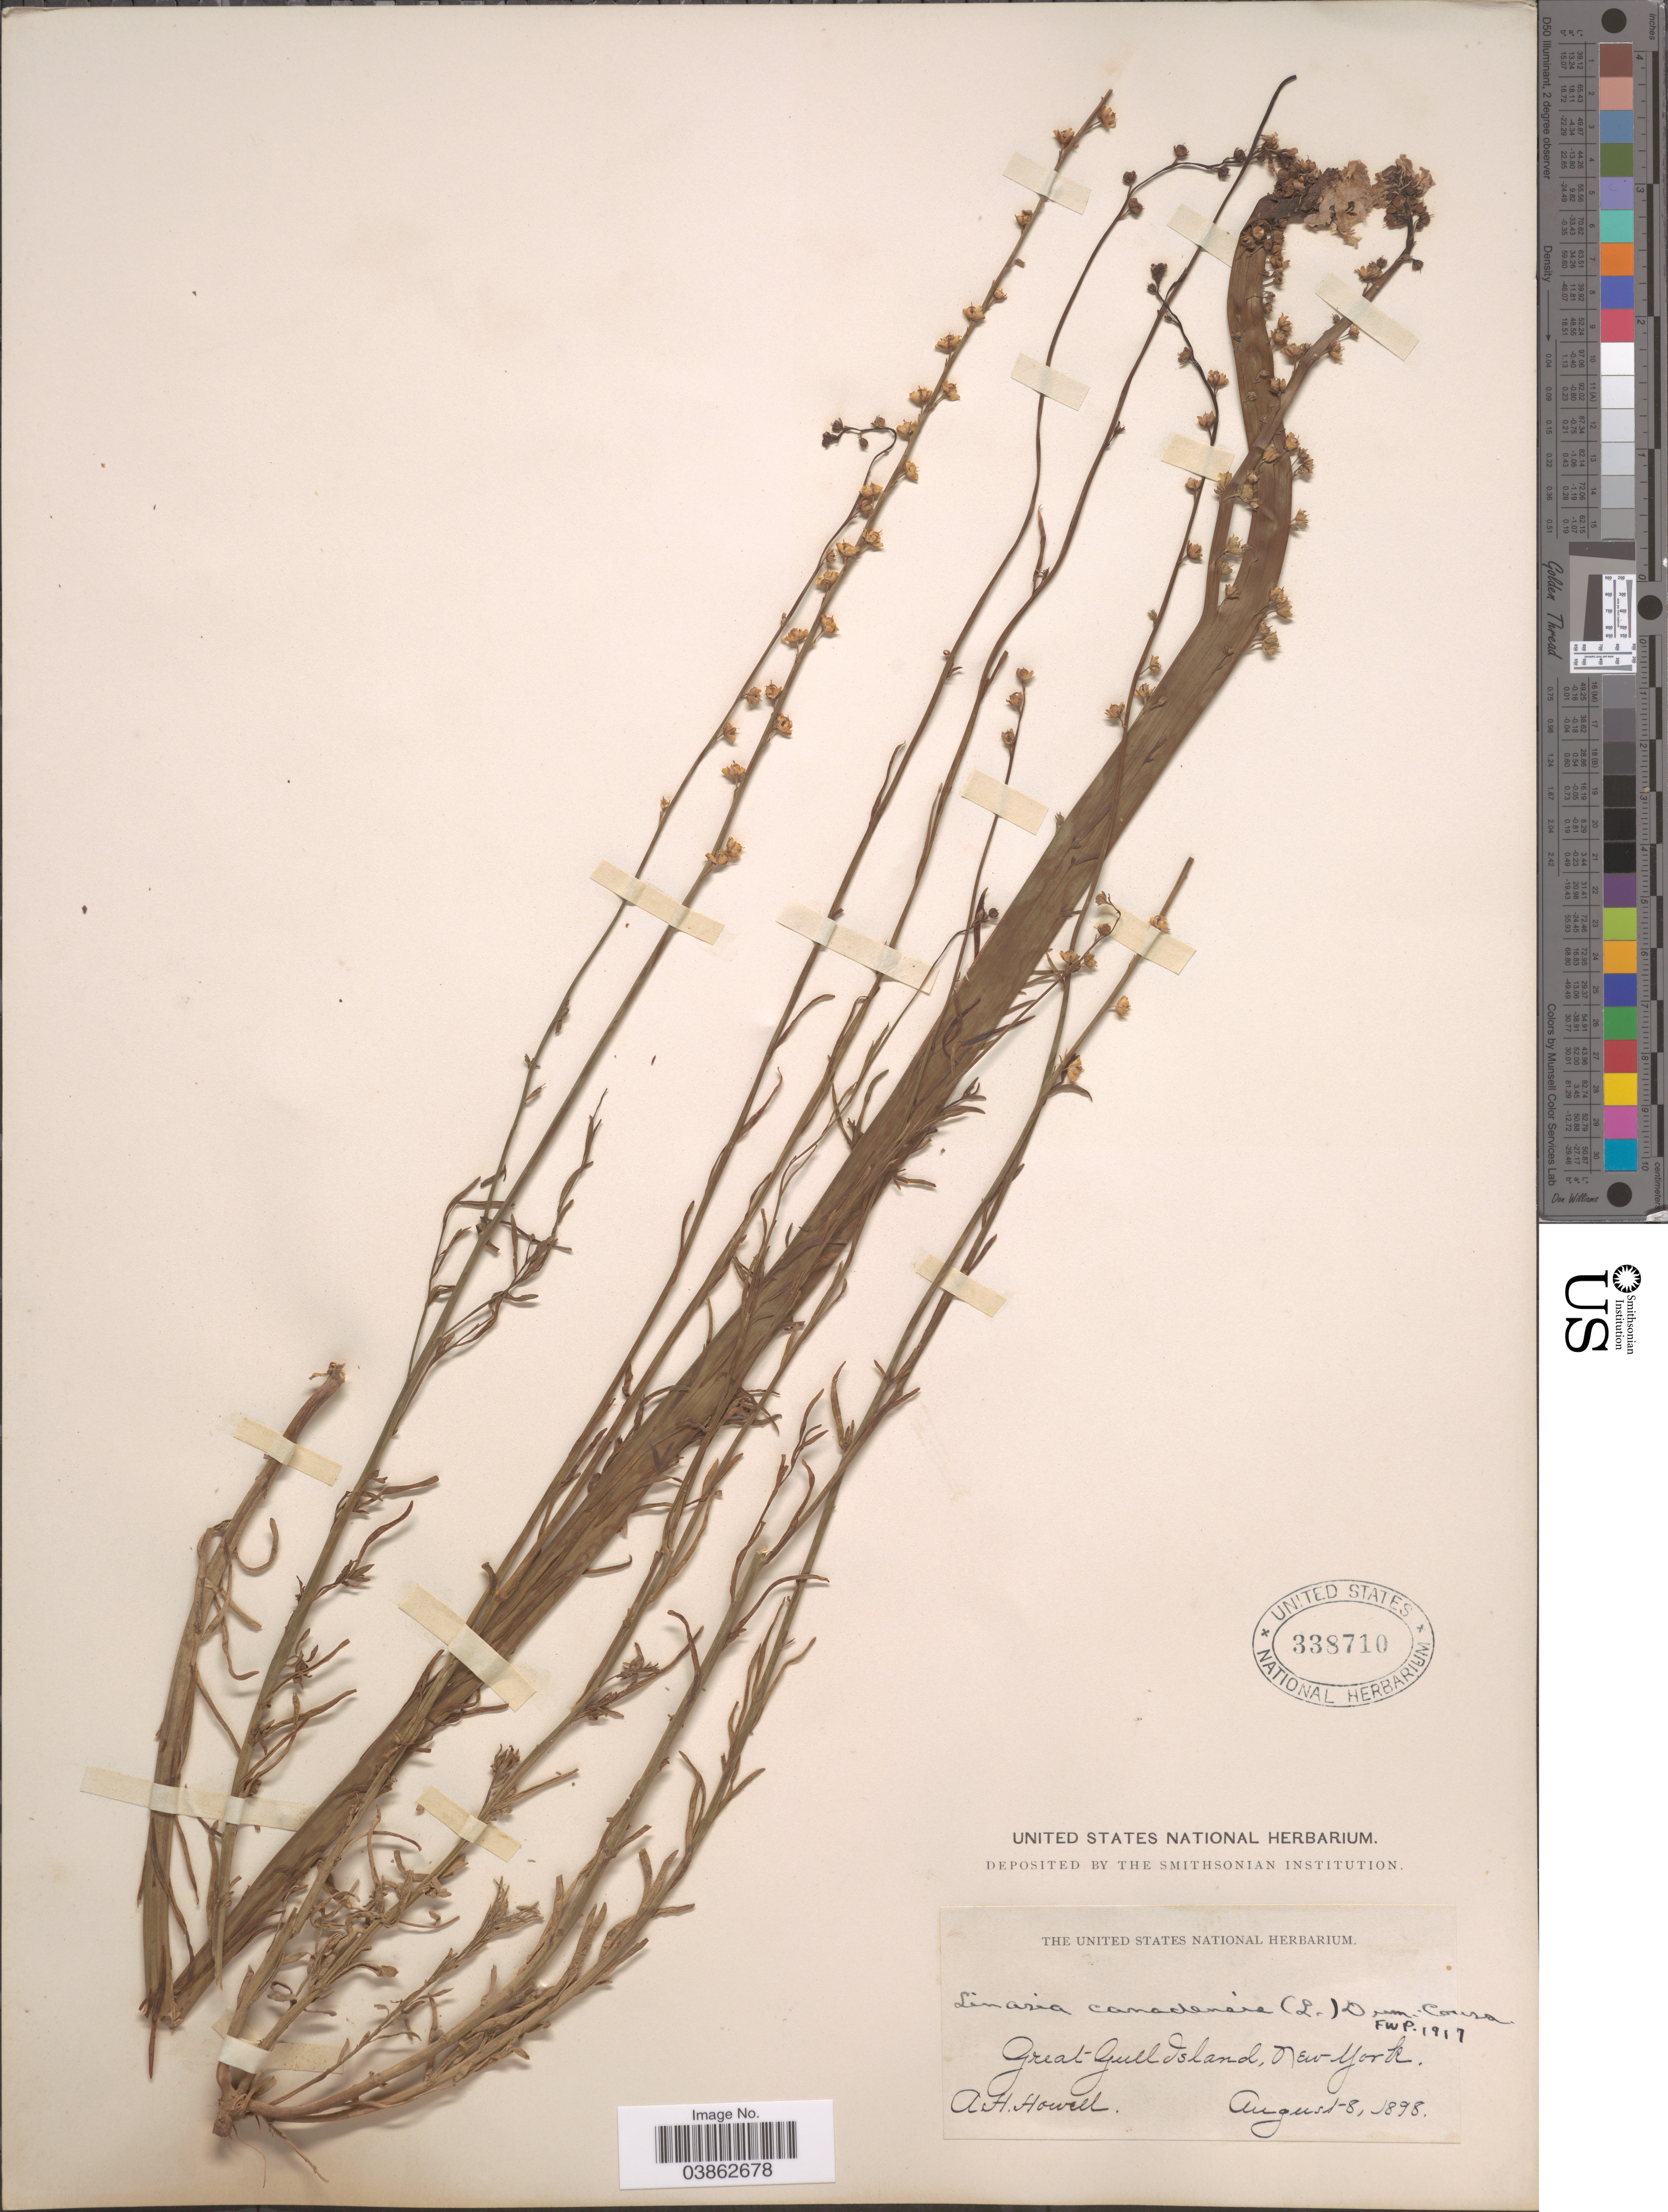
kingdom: Plantae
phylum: Tracheophyta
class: Magnoliopsida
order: Lamiales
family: Plantaginaceae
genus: Linaria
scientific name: Linaria canadensis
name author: (L.) Dum. Cours.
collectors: A. Howell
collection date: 1898-08-08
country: United States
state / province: New York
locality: Great Gull Island.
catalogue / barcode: US 338710